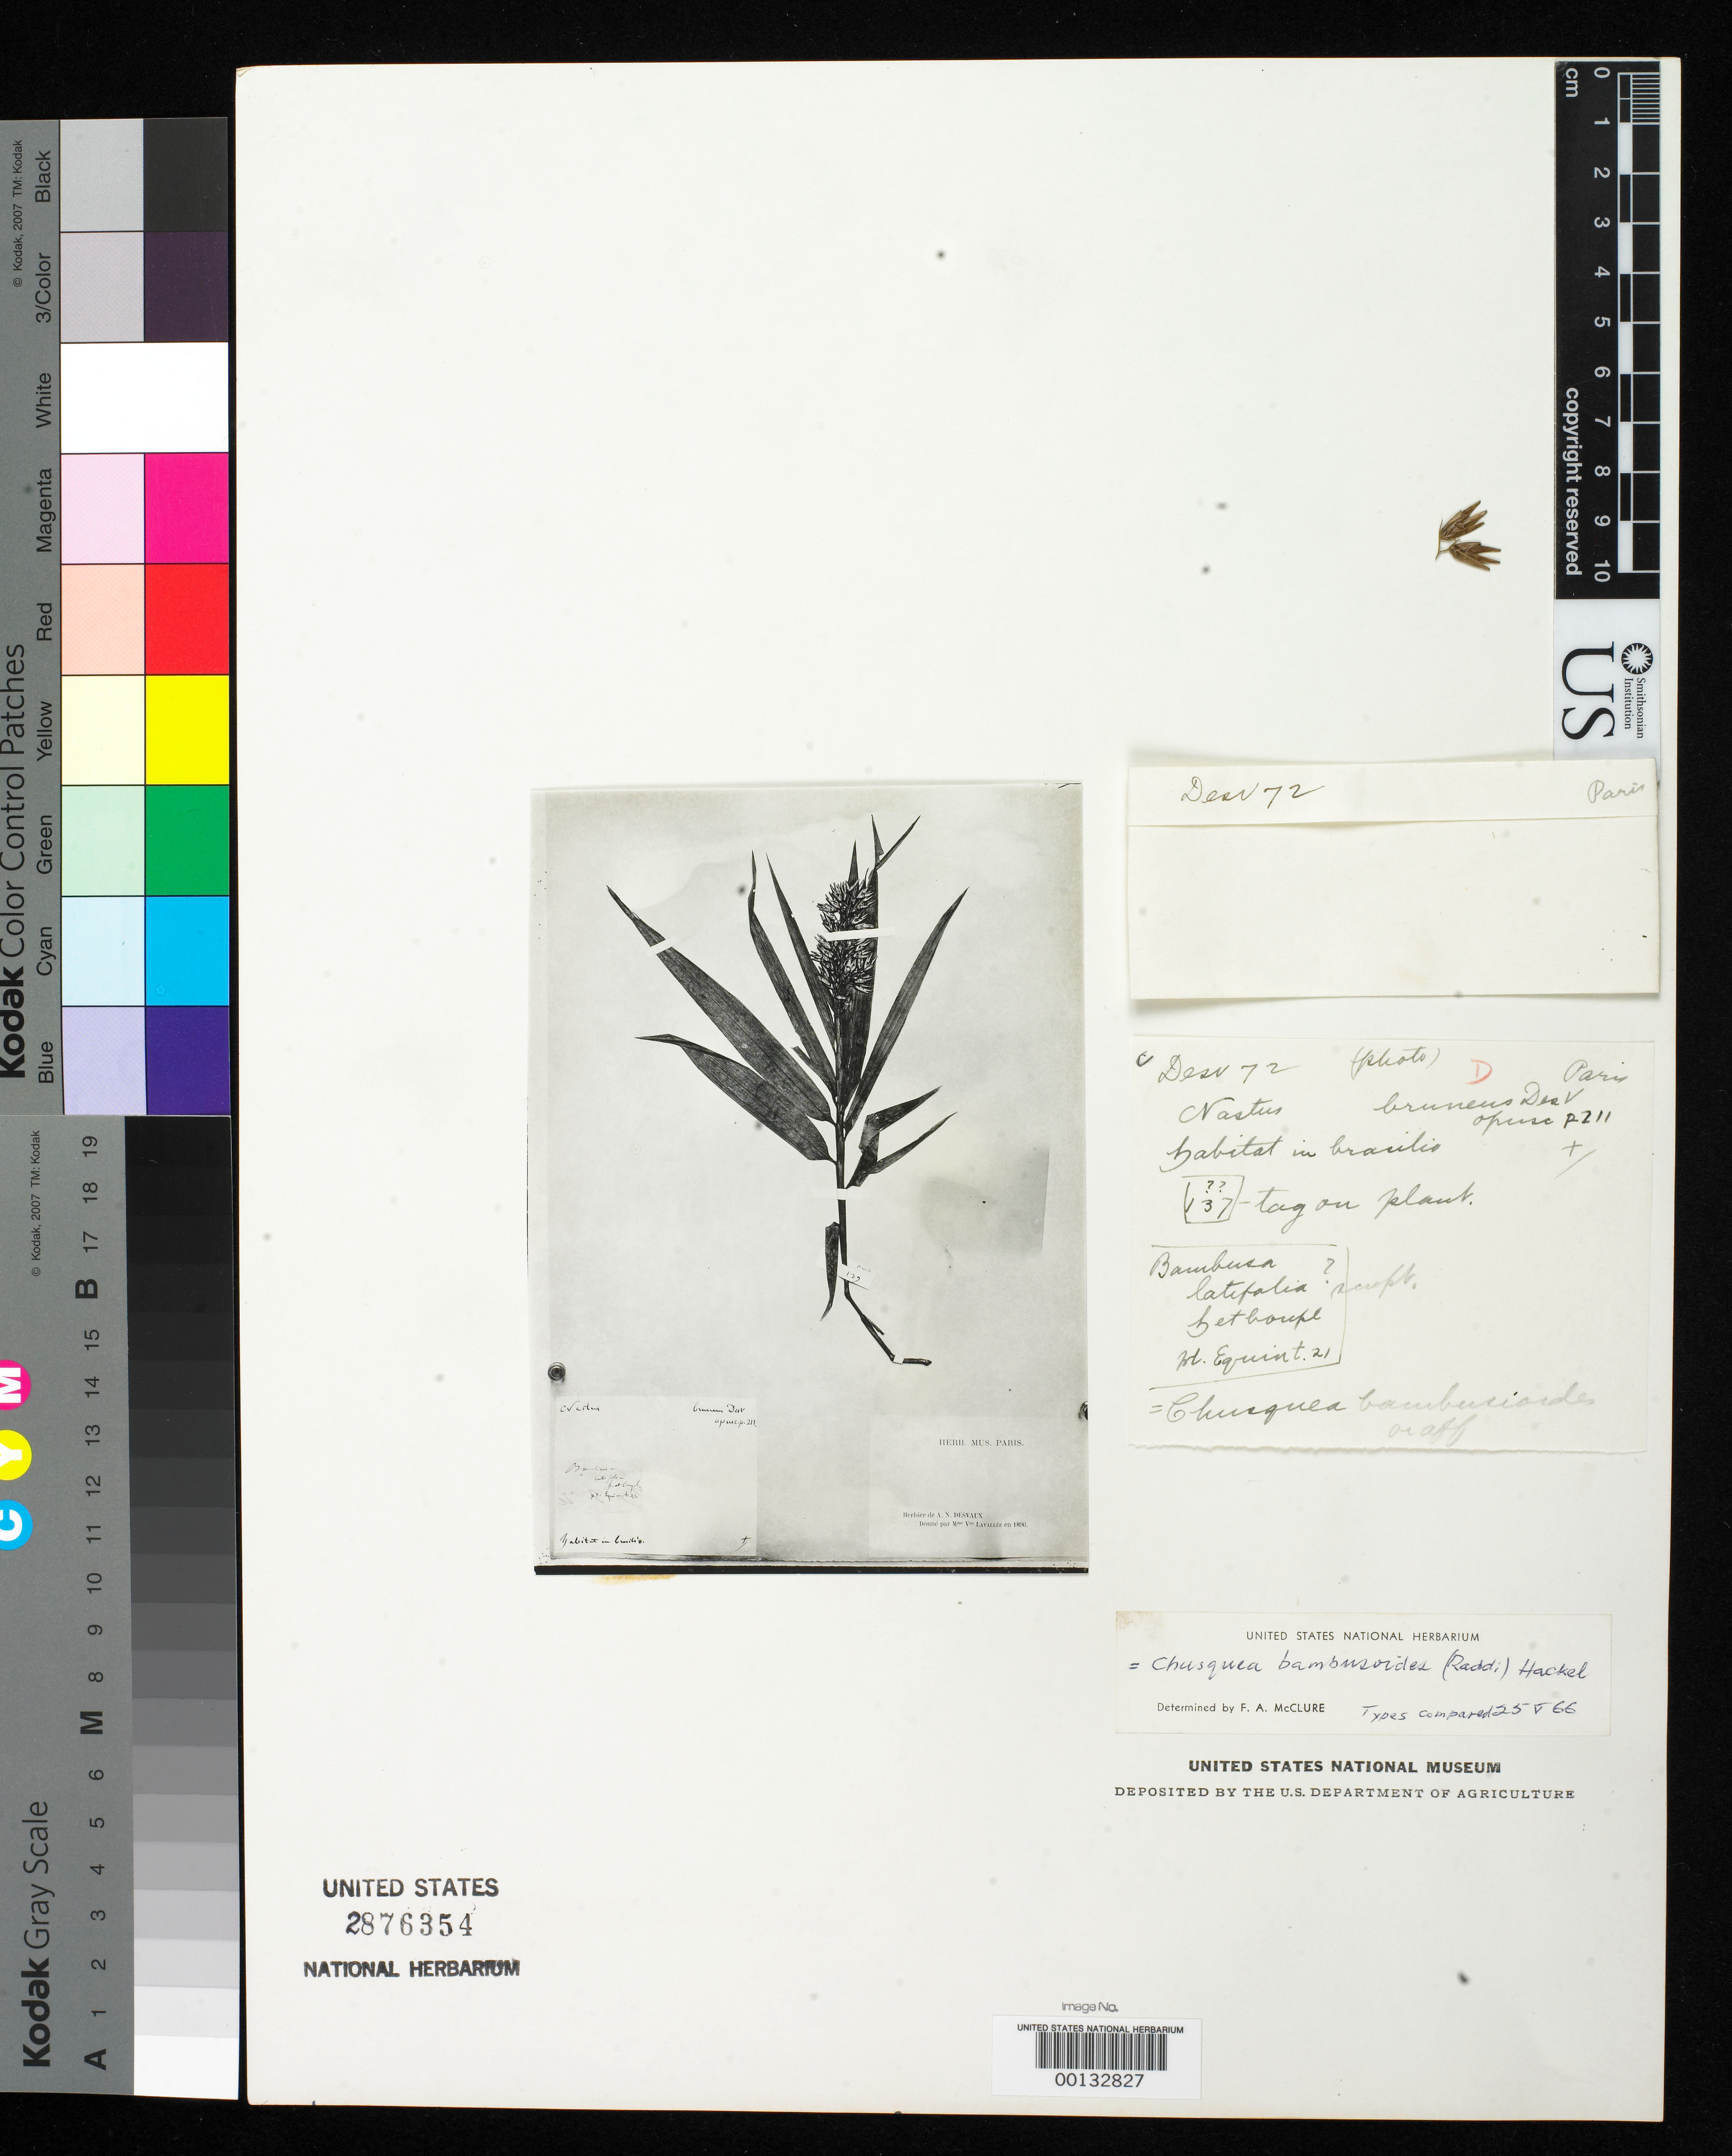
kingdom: Plantae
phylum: Tracheophyta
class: Liliopsida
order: Poales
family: Poaceae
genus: Nastus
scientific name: Nastus bruneus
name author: Desv.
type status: Type Material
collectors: N. A. Desvaux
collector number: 72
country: Brazil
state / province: Minas Gerais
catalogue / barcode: US 2876354